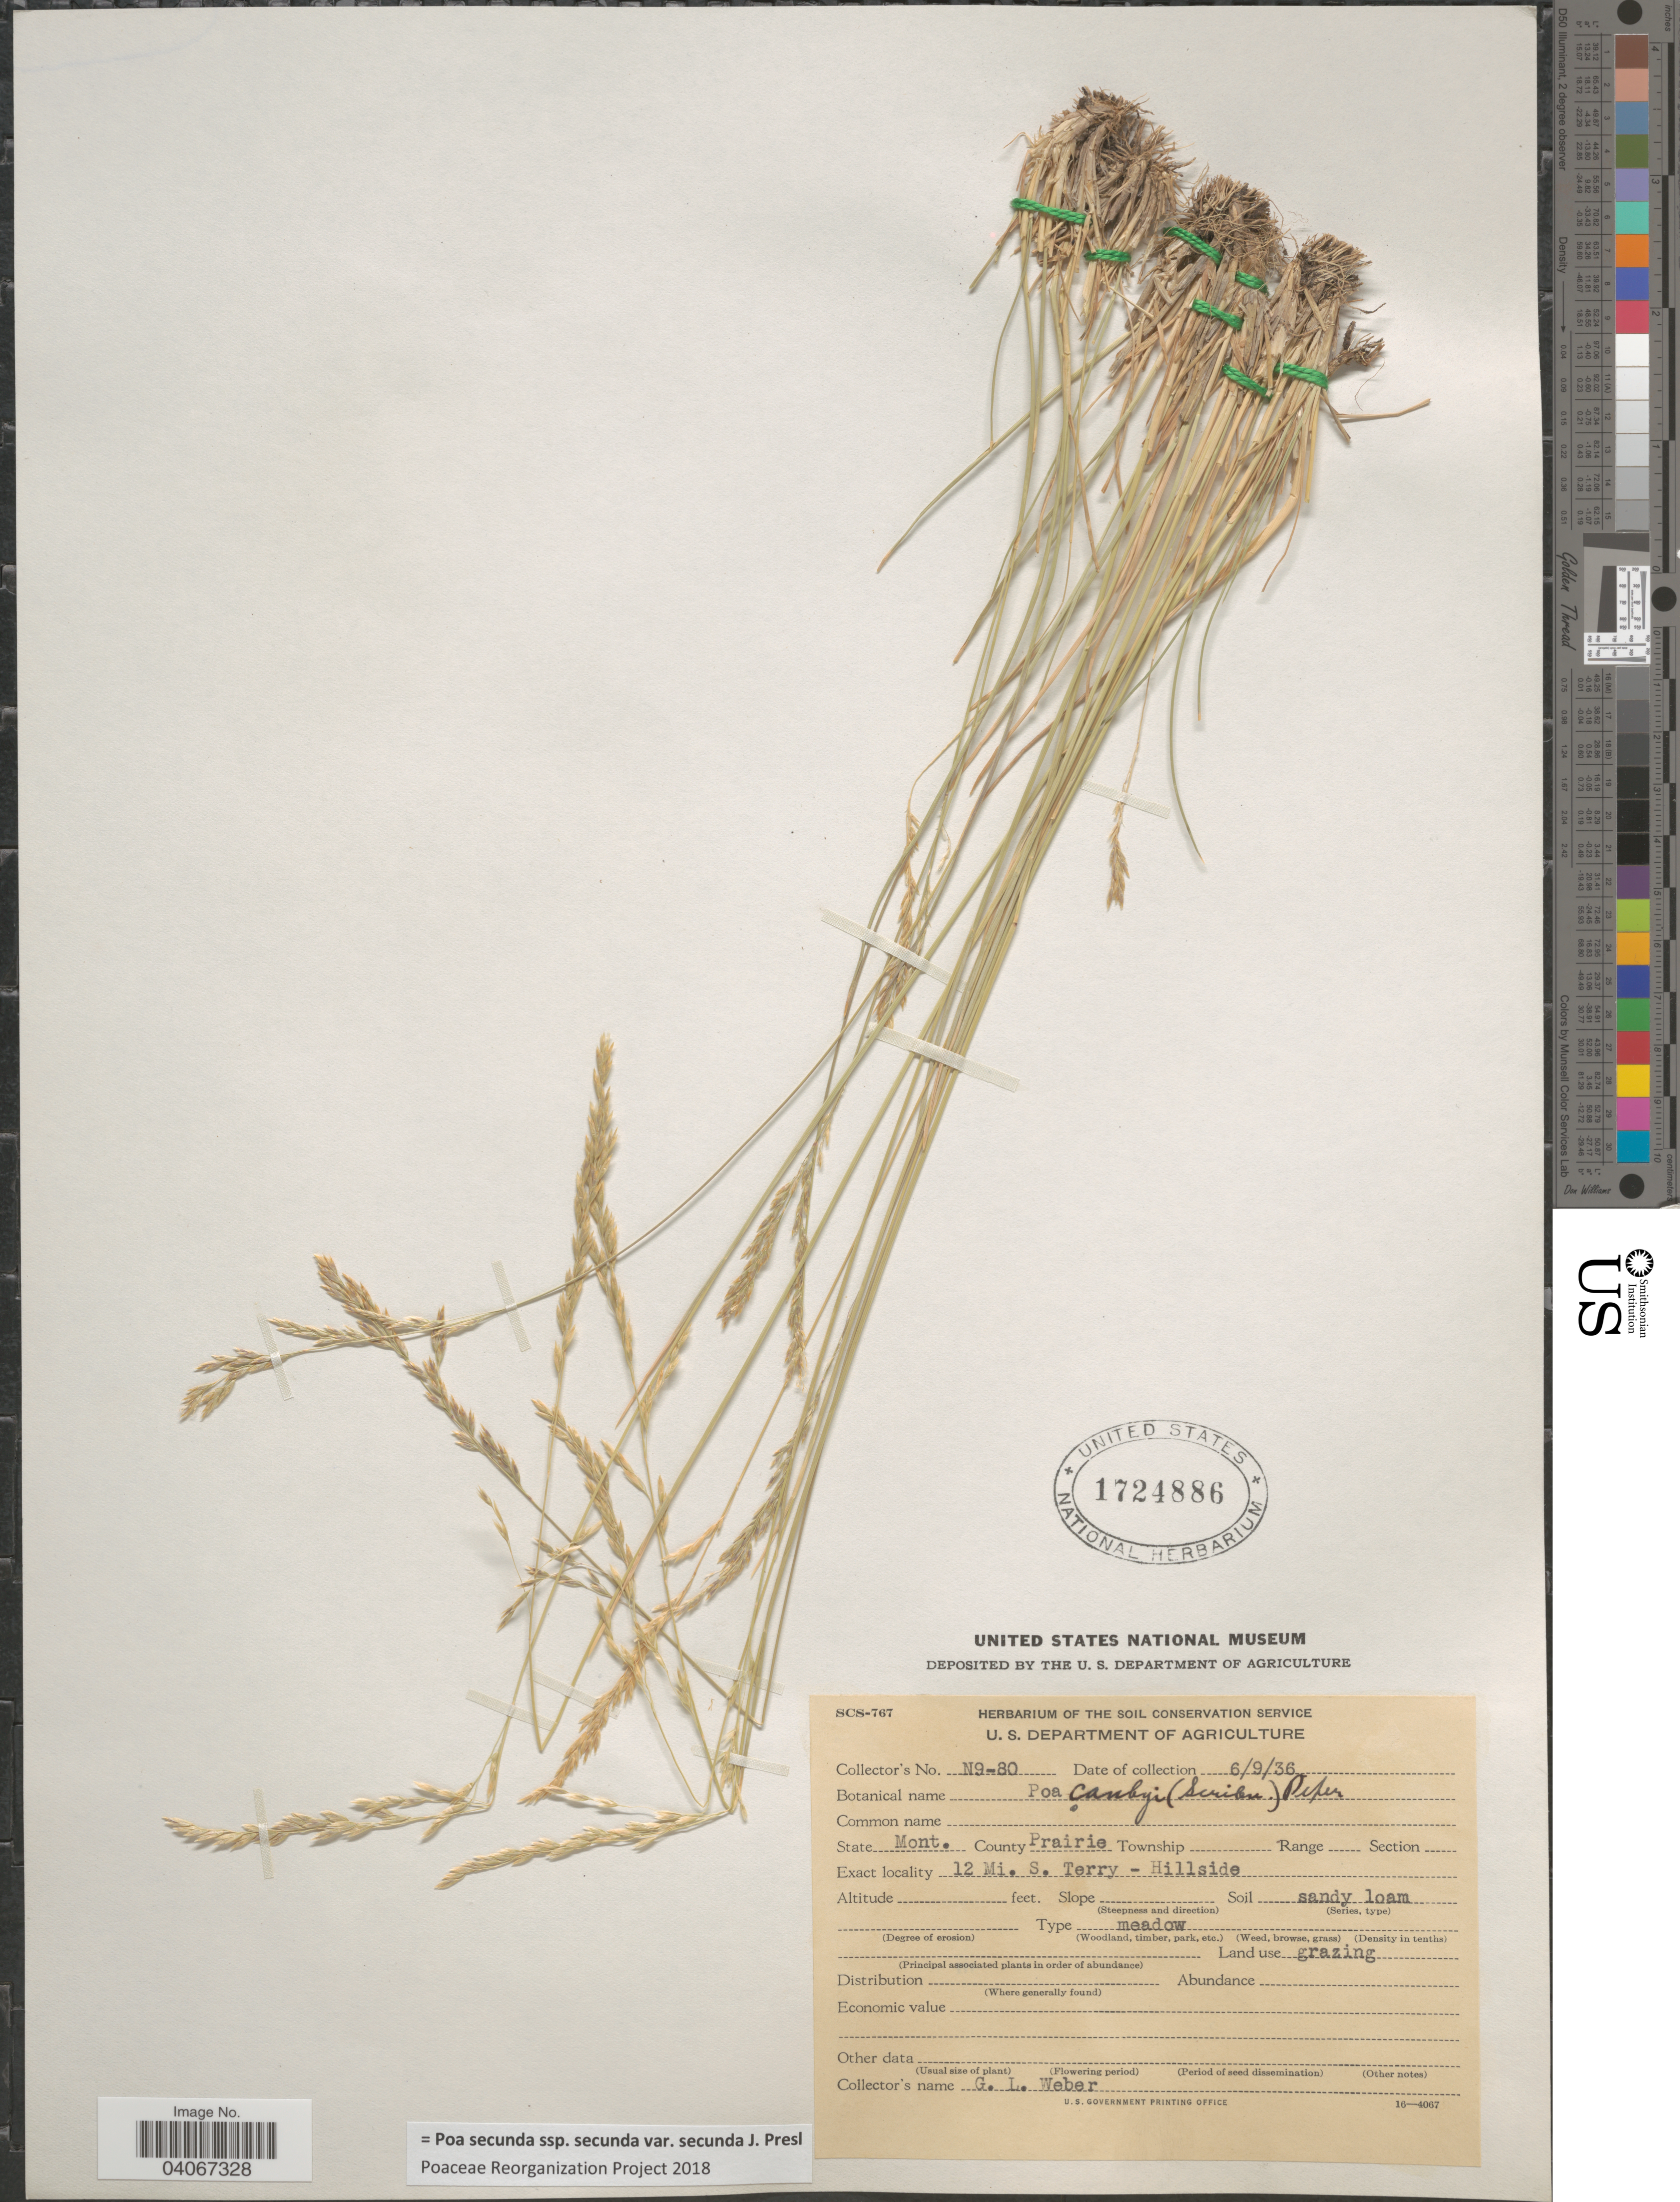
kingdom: Plantae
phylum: Tracheophyta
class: Liliopsida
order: Poales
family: Poaceae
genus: Poa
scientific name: Poa secunda subsp. secunda var. secunda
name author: J. Presl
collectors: G. Weber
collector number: N9-80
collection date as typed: Transcribed d/m/y: 9/6/36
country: United States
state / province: Montana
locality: County Prairie. 12 Mi. S. Terry - Hillside.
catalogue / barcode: US 1724886